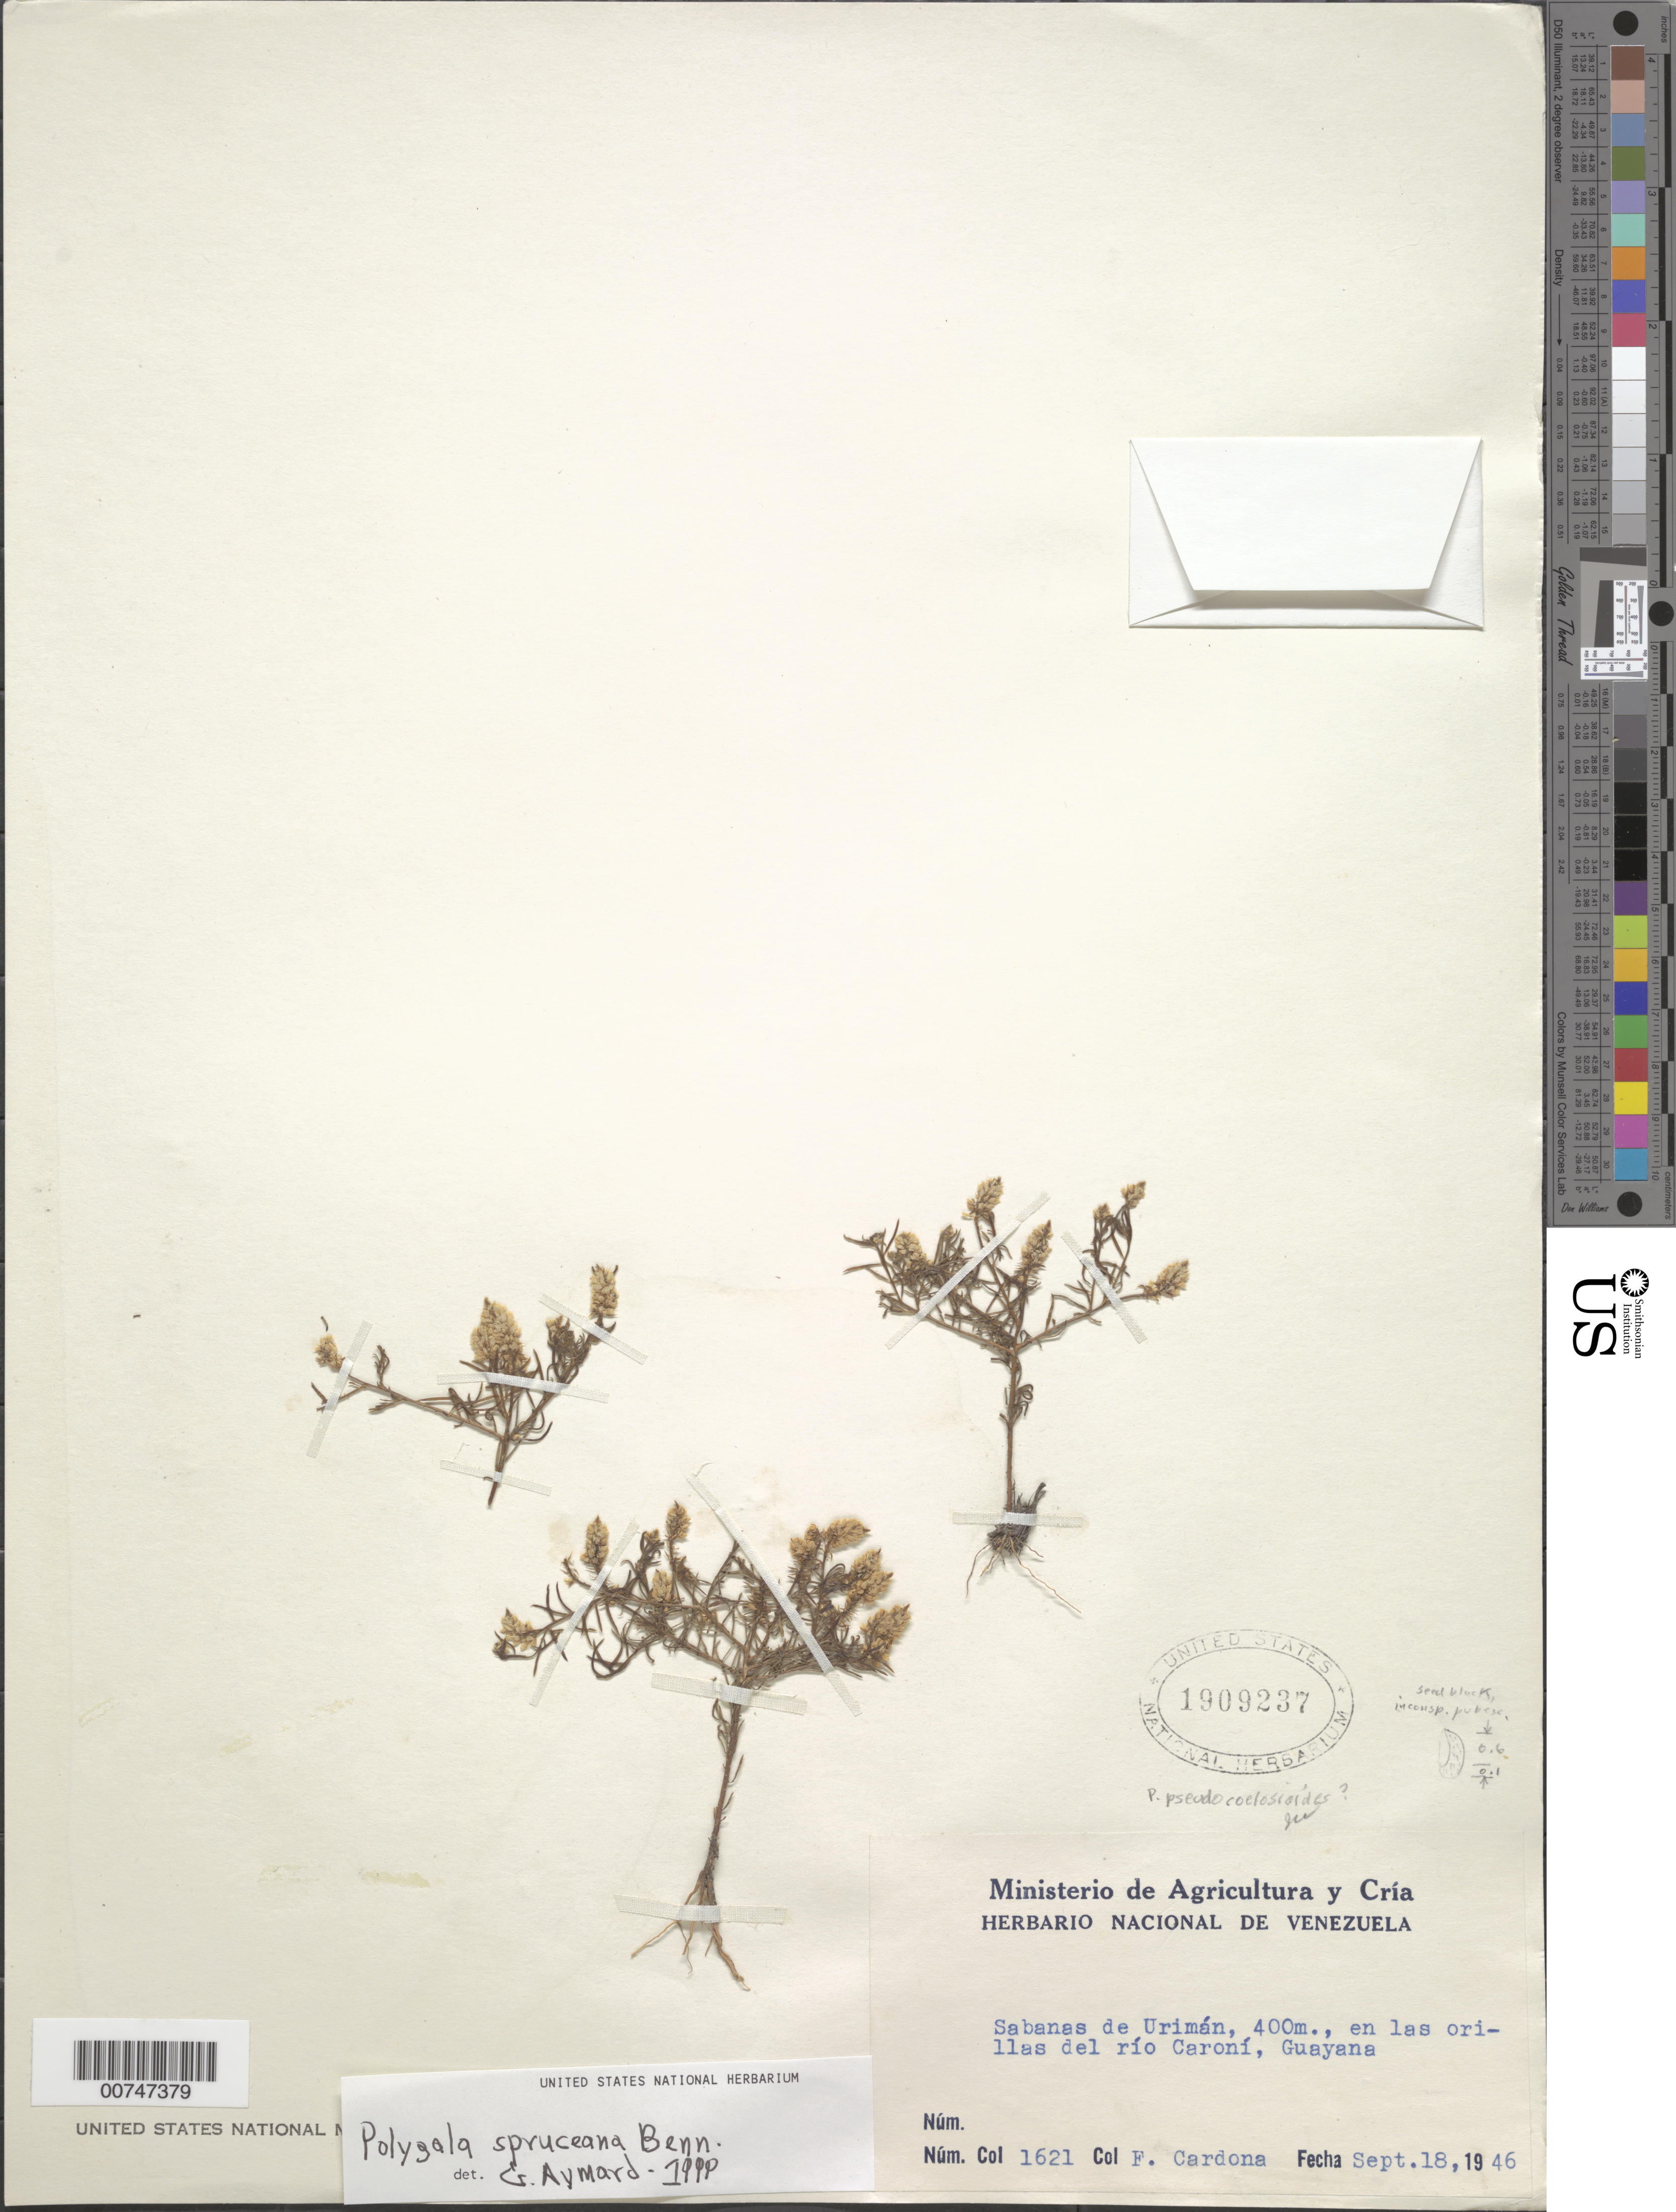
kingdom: Plantae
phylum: Tracheophyta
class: Magnoliopsida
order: Fabales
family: Polygalaceae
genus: Polygala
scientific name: Polygala spruceana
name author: A.W. Benn.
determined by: Aymard C., G. A., (PORT), Univ. Nac. Exp. de los Llanos Ezequiel Zamora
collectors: F. Cardona Puig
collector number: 1621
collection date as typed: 18-Sep-46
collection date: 1946-09-18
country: Venezuela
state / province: Bolívar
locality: Río Caroní, Urimán Savannas (Guayana)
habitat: Orillas del rio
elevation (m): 400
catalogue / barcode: US 1909237